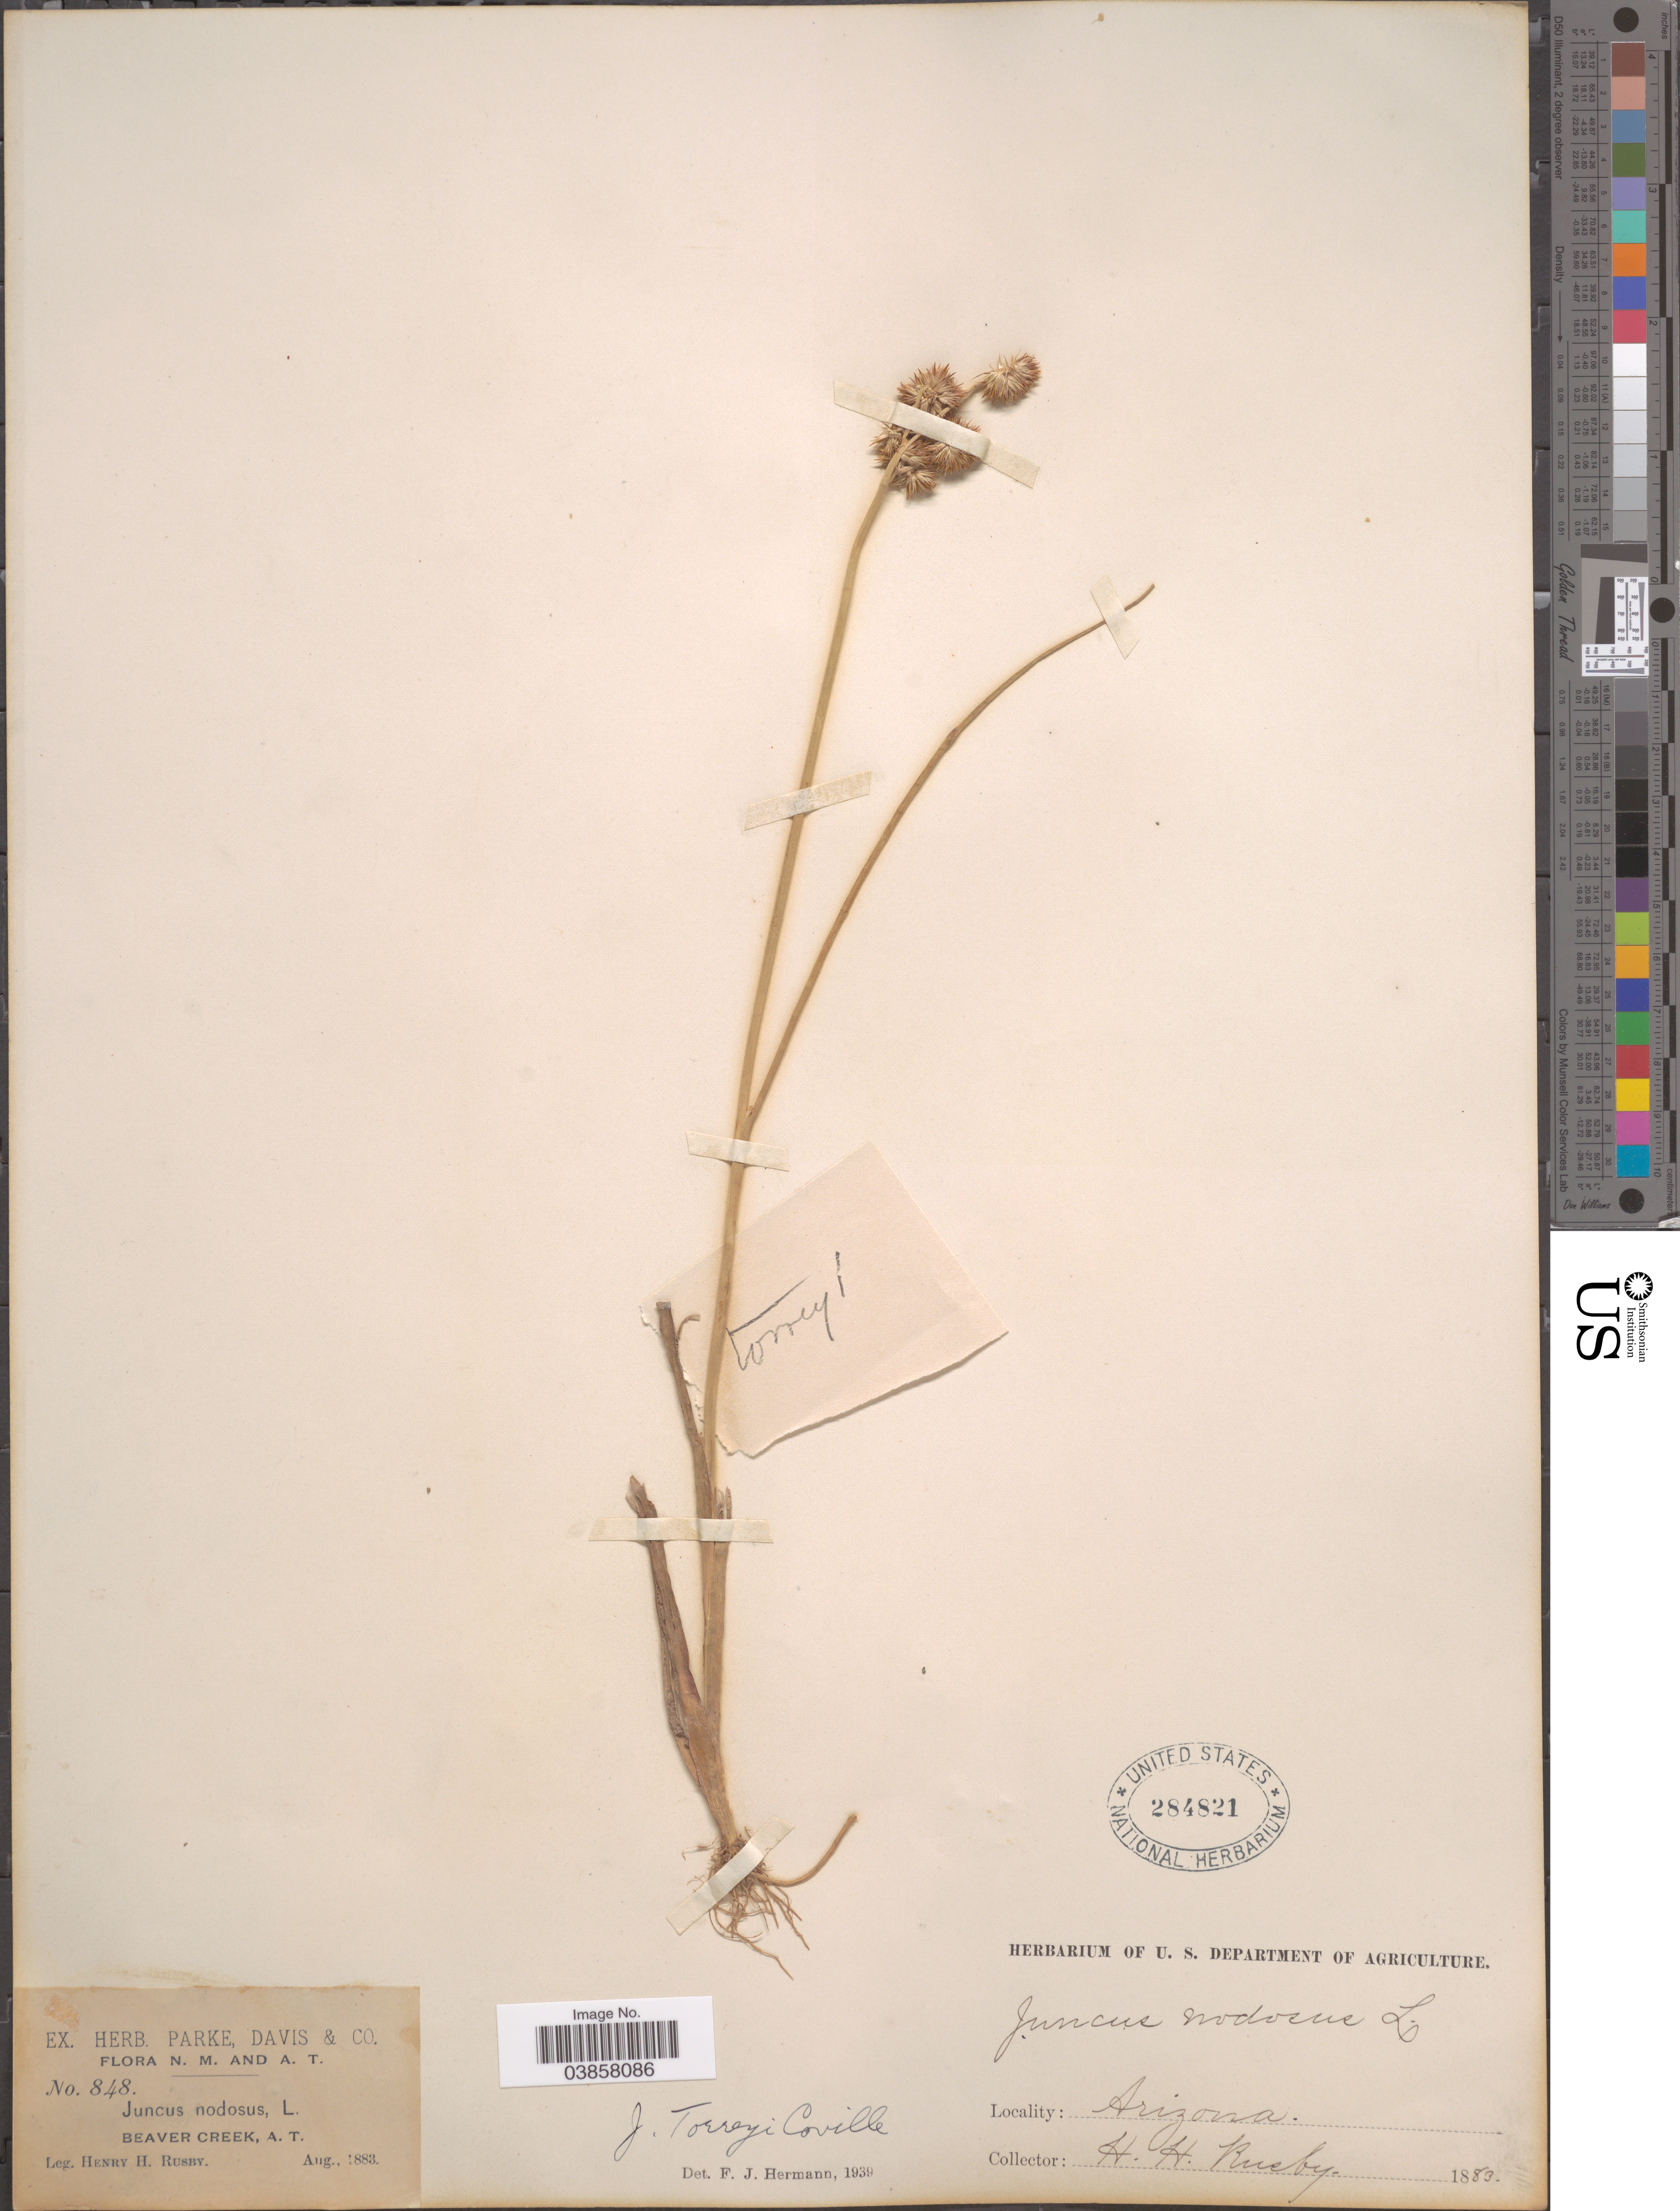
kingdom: Plantae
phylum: Tracheophyta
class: Liliopsida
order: Poales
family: Juncaceae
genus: Juncus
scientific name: Juncus torreyi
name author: Coville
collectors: H. H. Rusby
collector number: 848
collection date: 1883-08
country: United States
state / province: Arizona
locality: Beaver Creek, A. T.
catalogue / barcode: US 284821